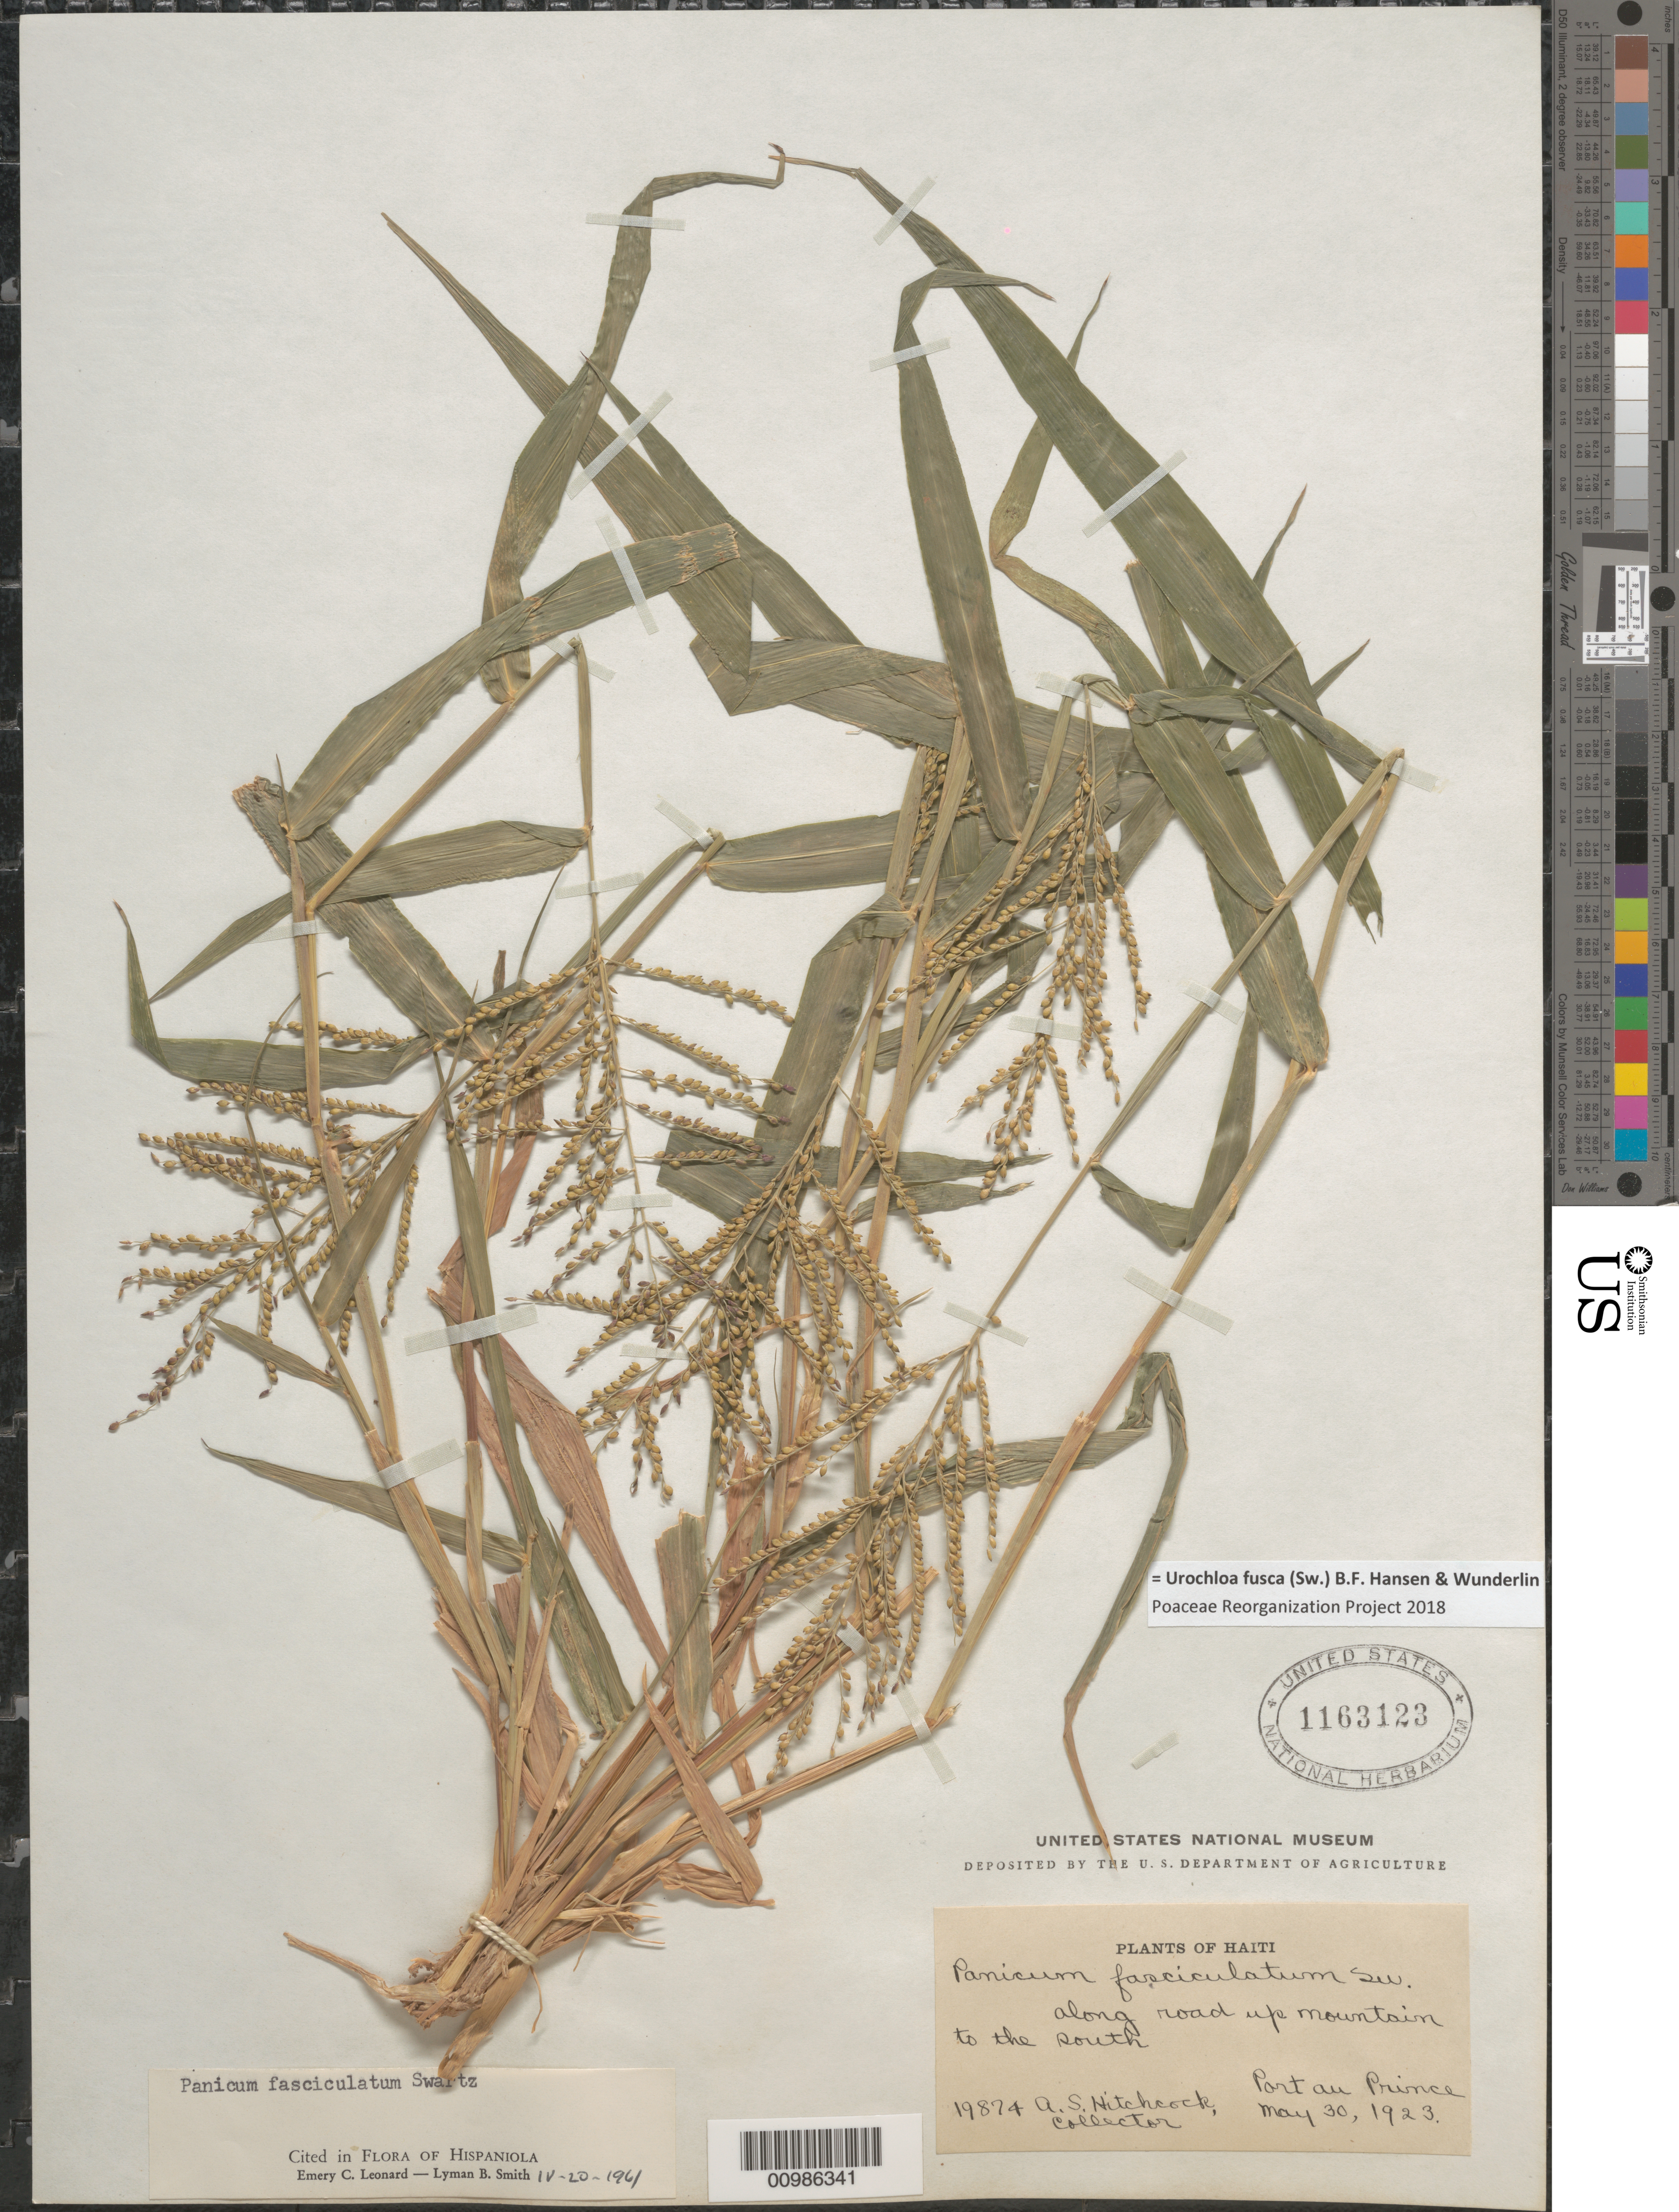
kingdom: Plantae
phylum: Tracheophyta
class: Liliopsida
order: Poales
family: Poaceae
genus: Brachiaria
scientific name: Brachiaria fasciculata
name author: (Sw.) Parodi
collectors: A. S. Hitchcock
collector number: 19874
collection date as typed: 30 May 1923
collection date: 1923-05-30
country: Haiti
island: Hispaniola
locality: Port-au-Prince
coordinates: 0 N, 0 E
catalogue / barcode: US 1163123